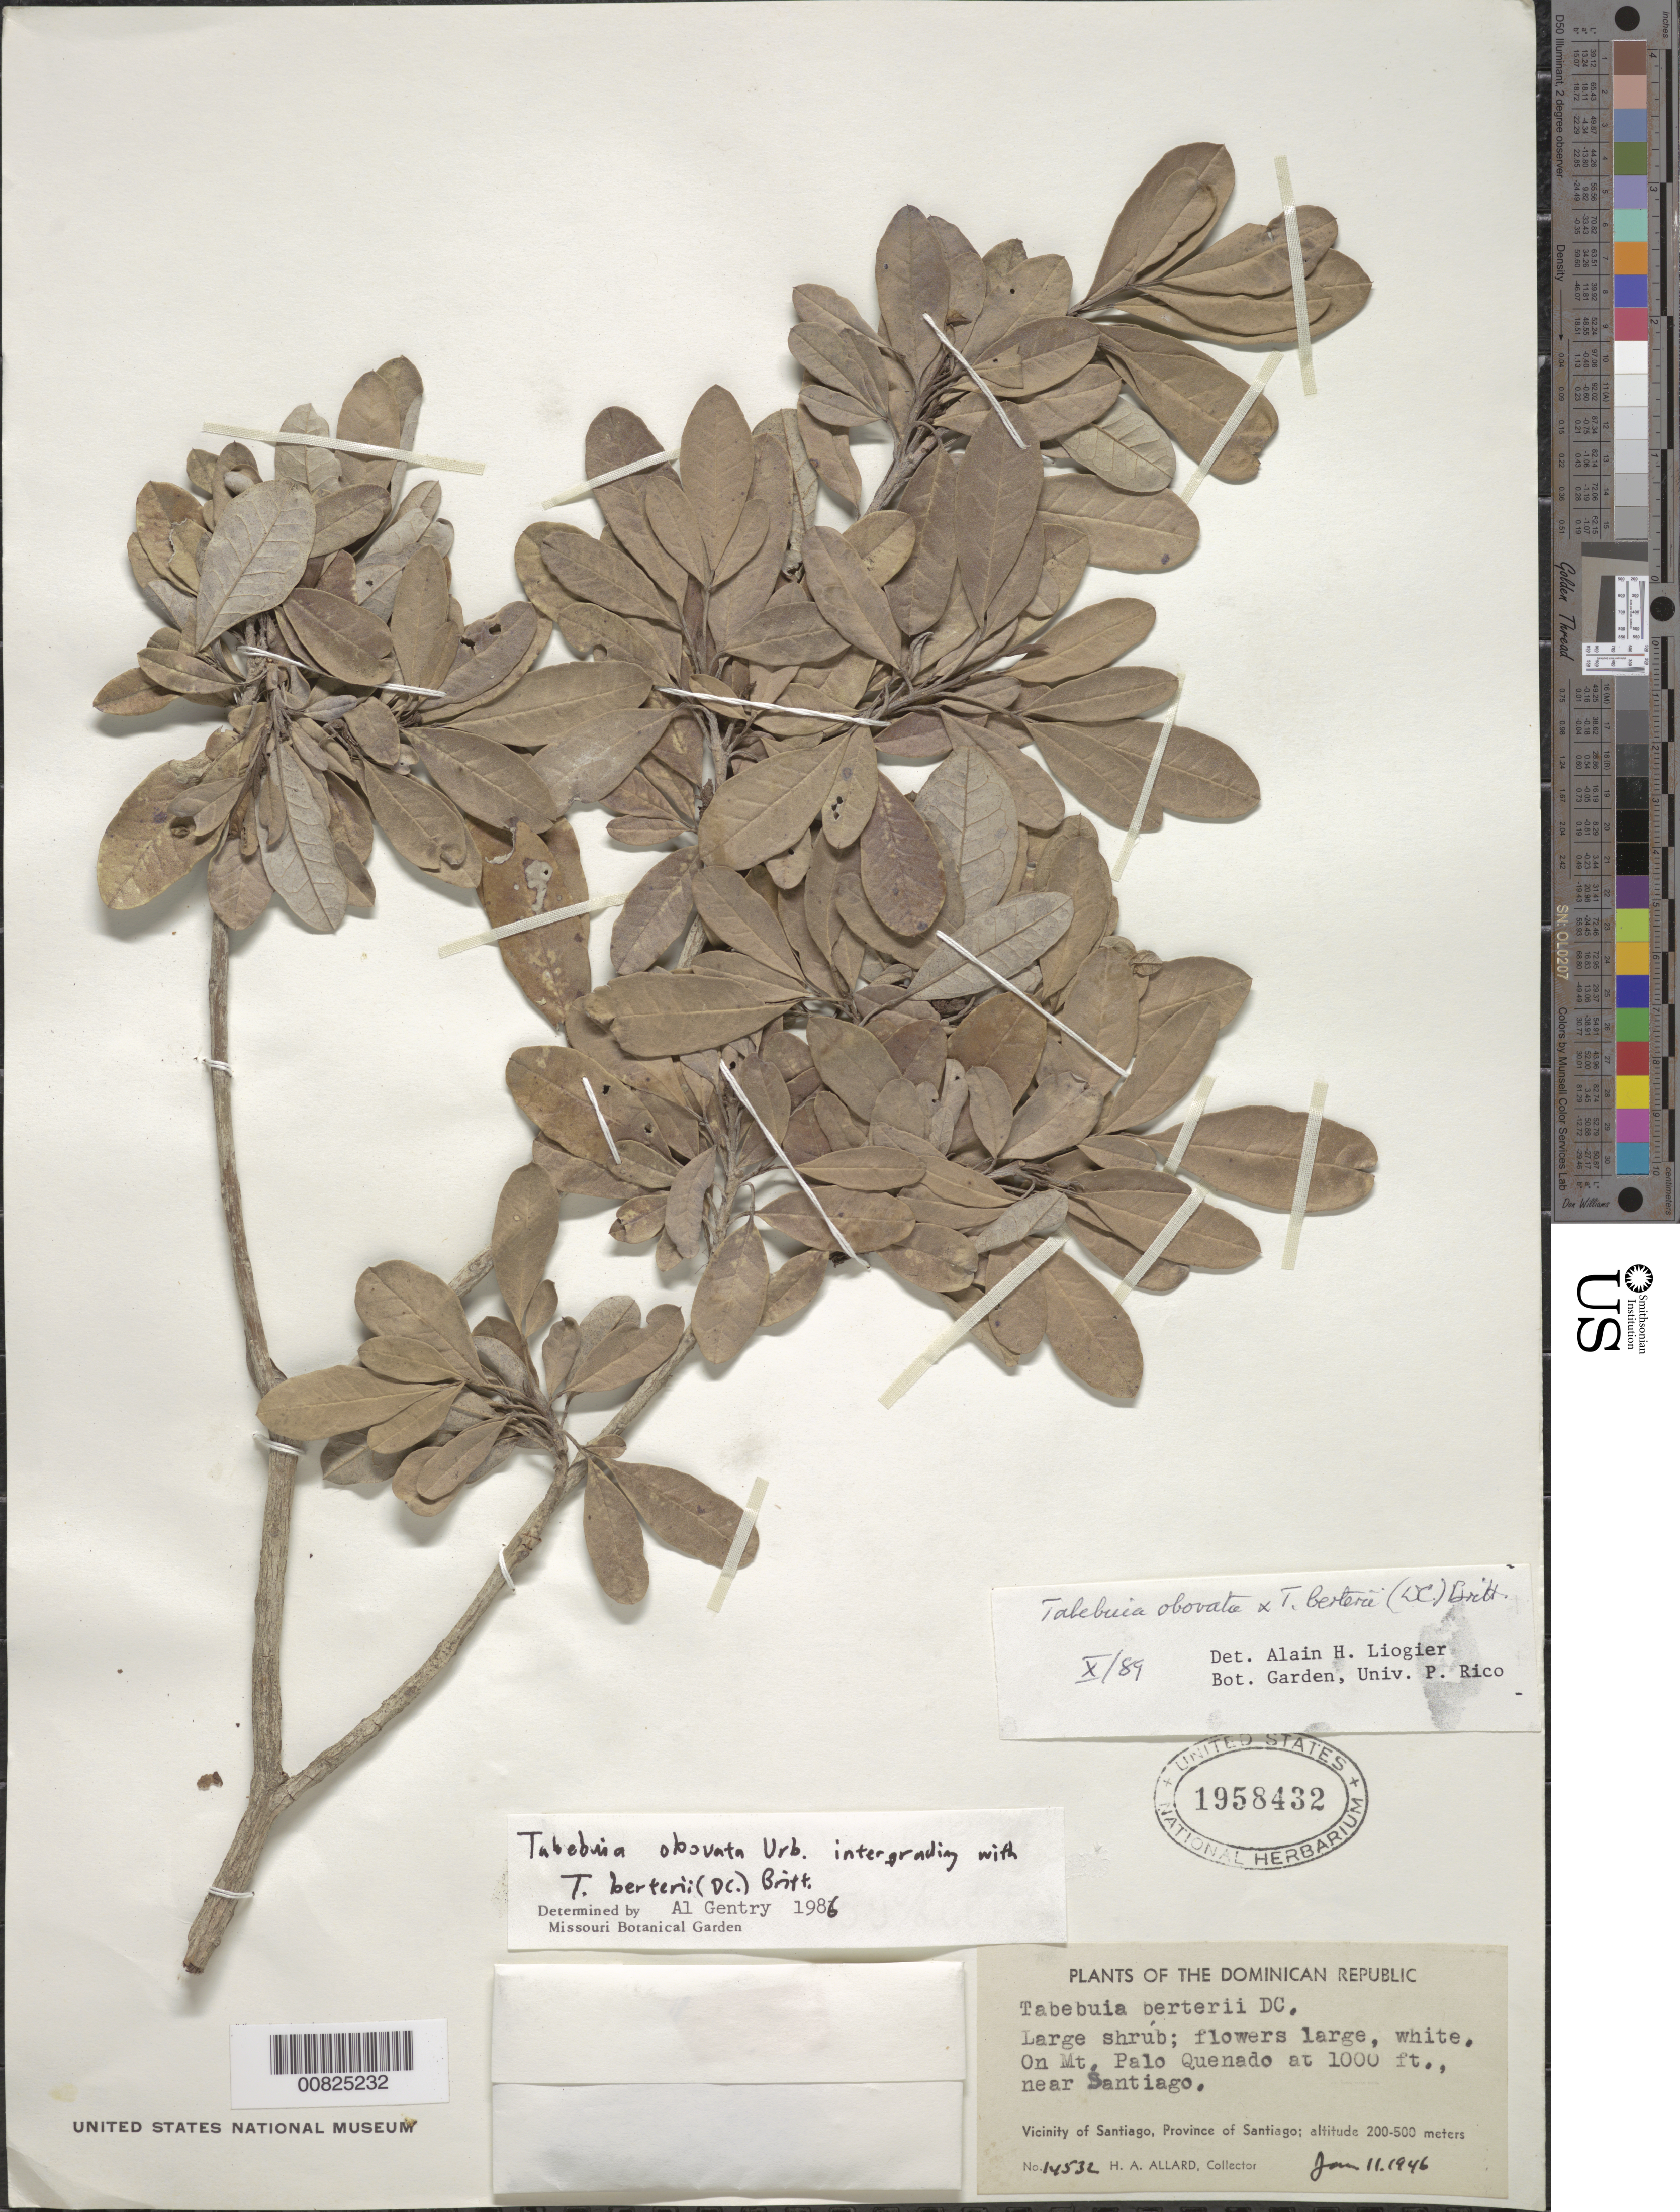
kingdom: Plantae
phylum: Tracheophyta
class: Magnoliopsida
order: Lamiales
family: Bignoniaceae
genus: Tabebuia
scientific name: Tabebuia obovata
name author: Urb.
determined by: Liogier, Alain H.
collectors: H. A. Allard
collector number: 14532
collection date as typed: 11 Jan 1926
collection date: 1926-01-11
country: Dominican Republic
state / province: Santiago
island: Hispaniola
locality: On Mt Palo Quenado, near Santiago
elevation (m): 305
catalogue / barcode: US 1958432